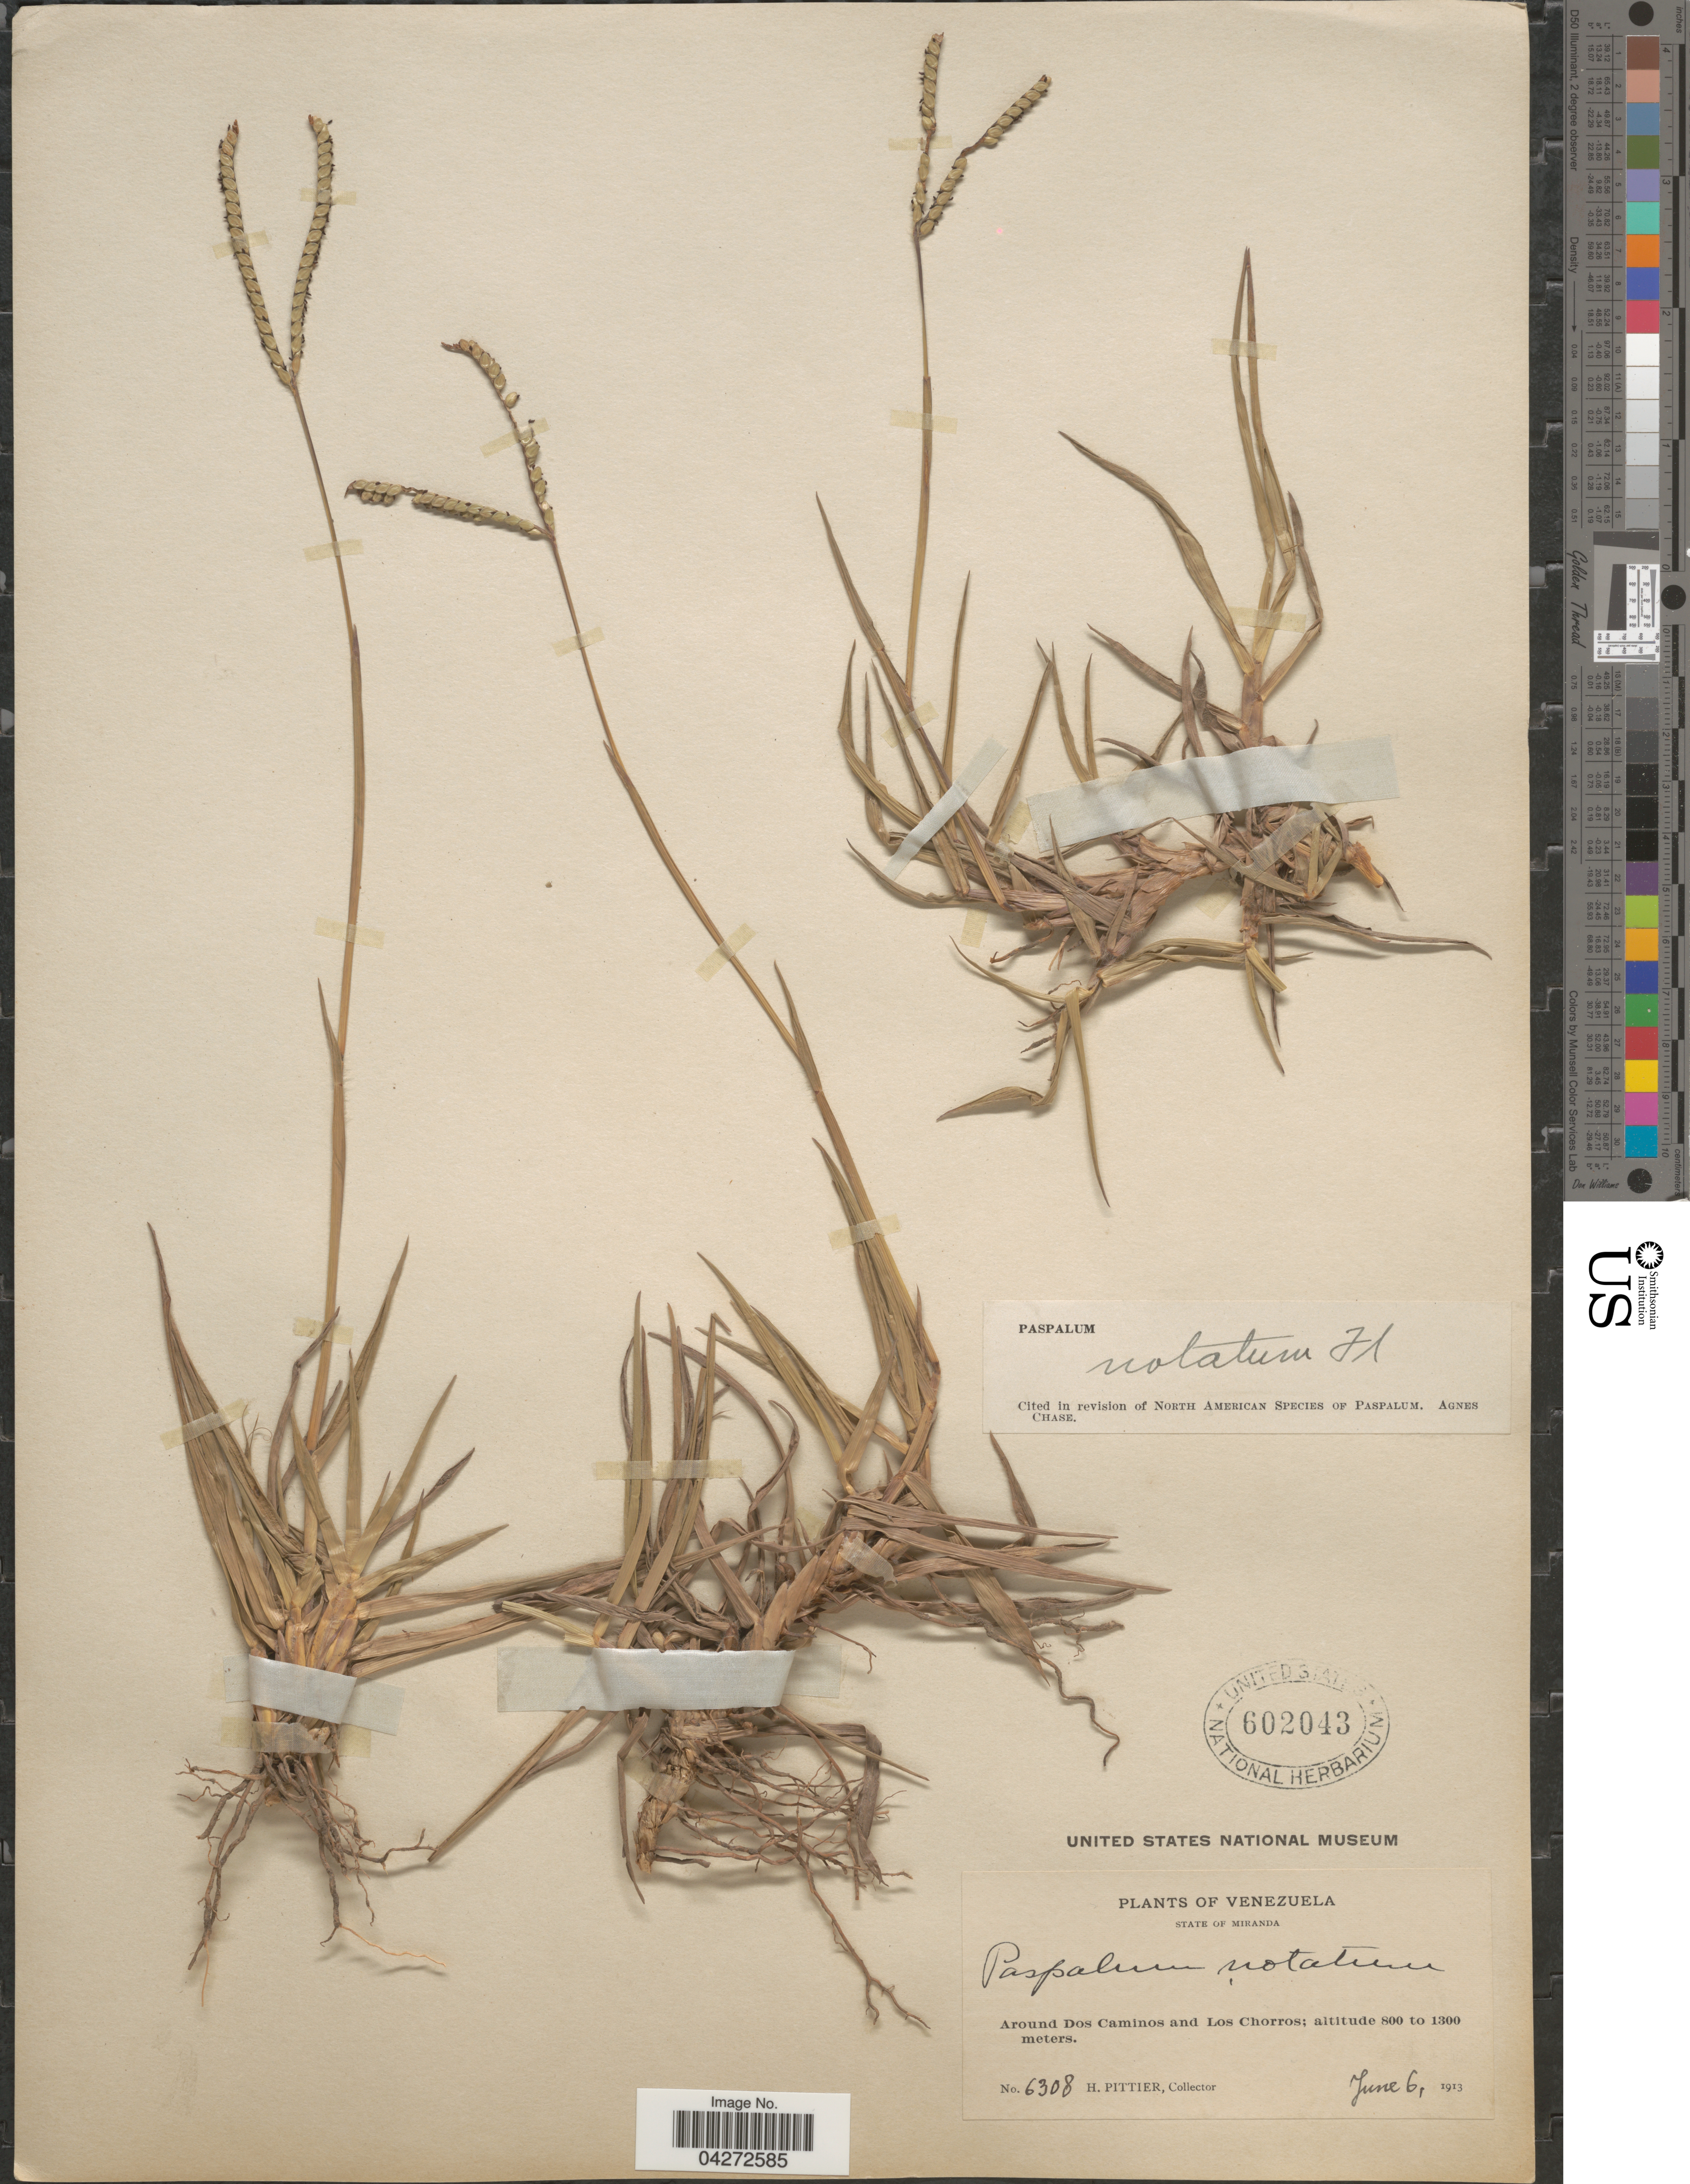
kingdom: Plantae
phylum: Tracheophyta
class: Liliopsida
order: Poales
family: Poaceae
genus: Paspalum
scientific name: Paspalum notatum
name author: Flüggé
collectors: H. F. Pittier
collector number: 6308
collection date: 1913-06-06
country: Venezuela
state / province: Miranda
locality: Around Dos Caminos and Los Chorros.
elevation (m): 800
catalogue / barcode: US 602043